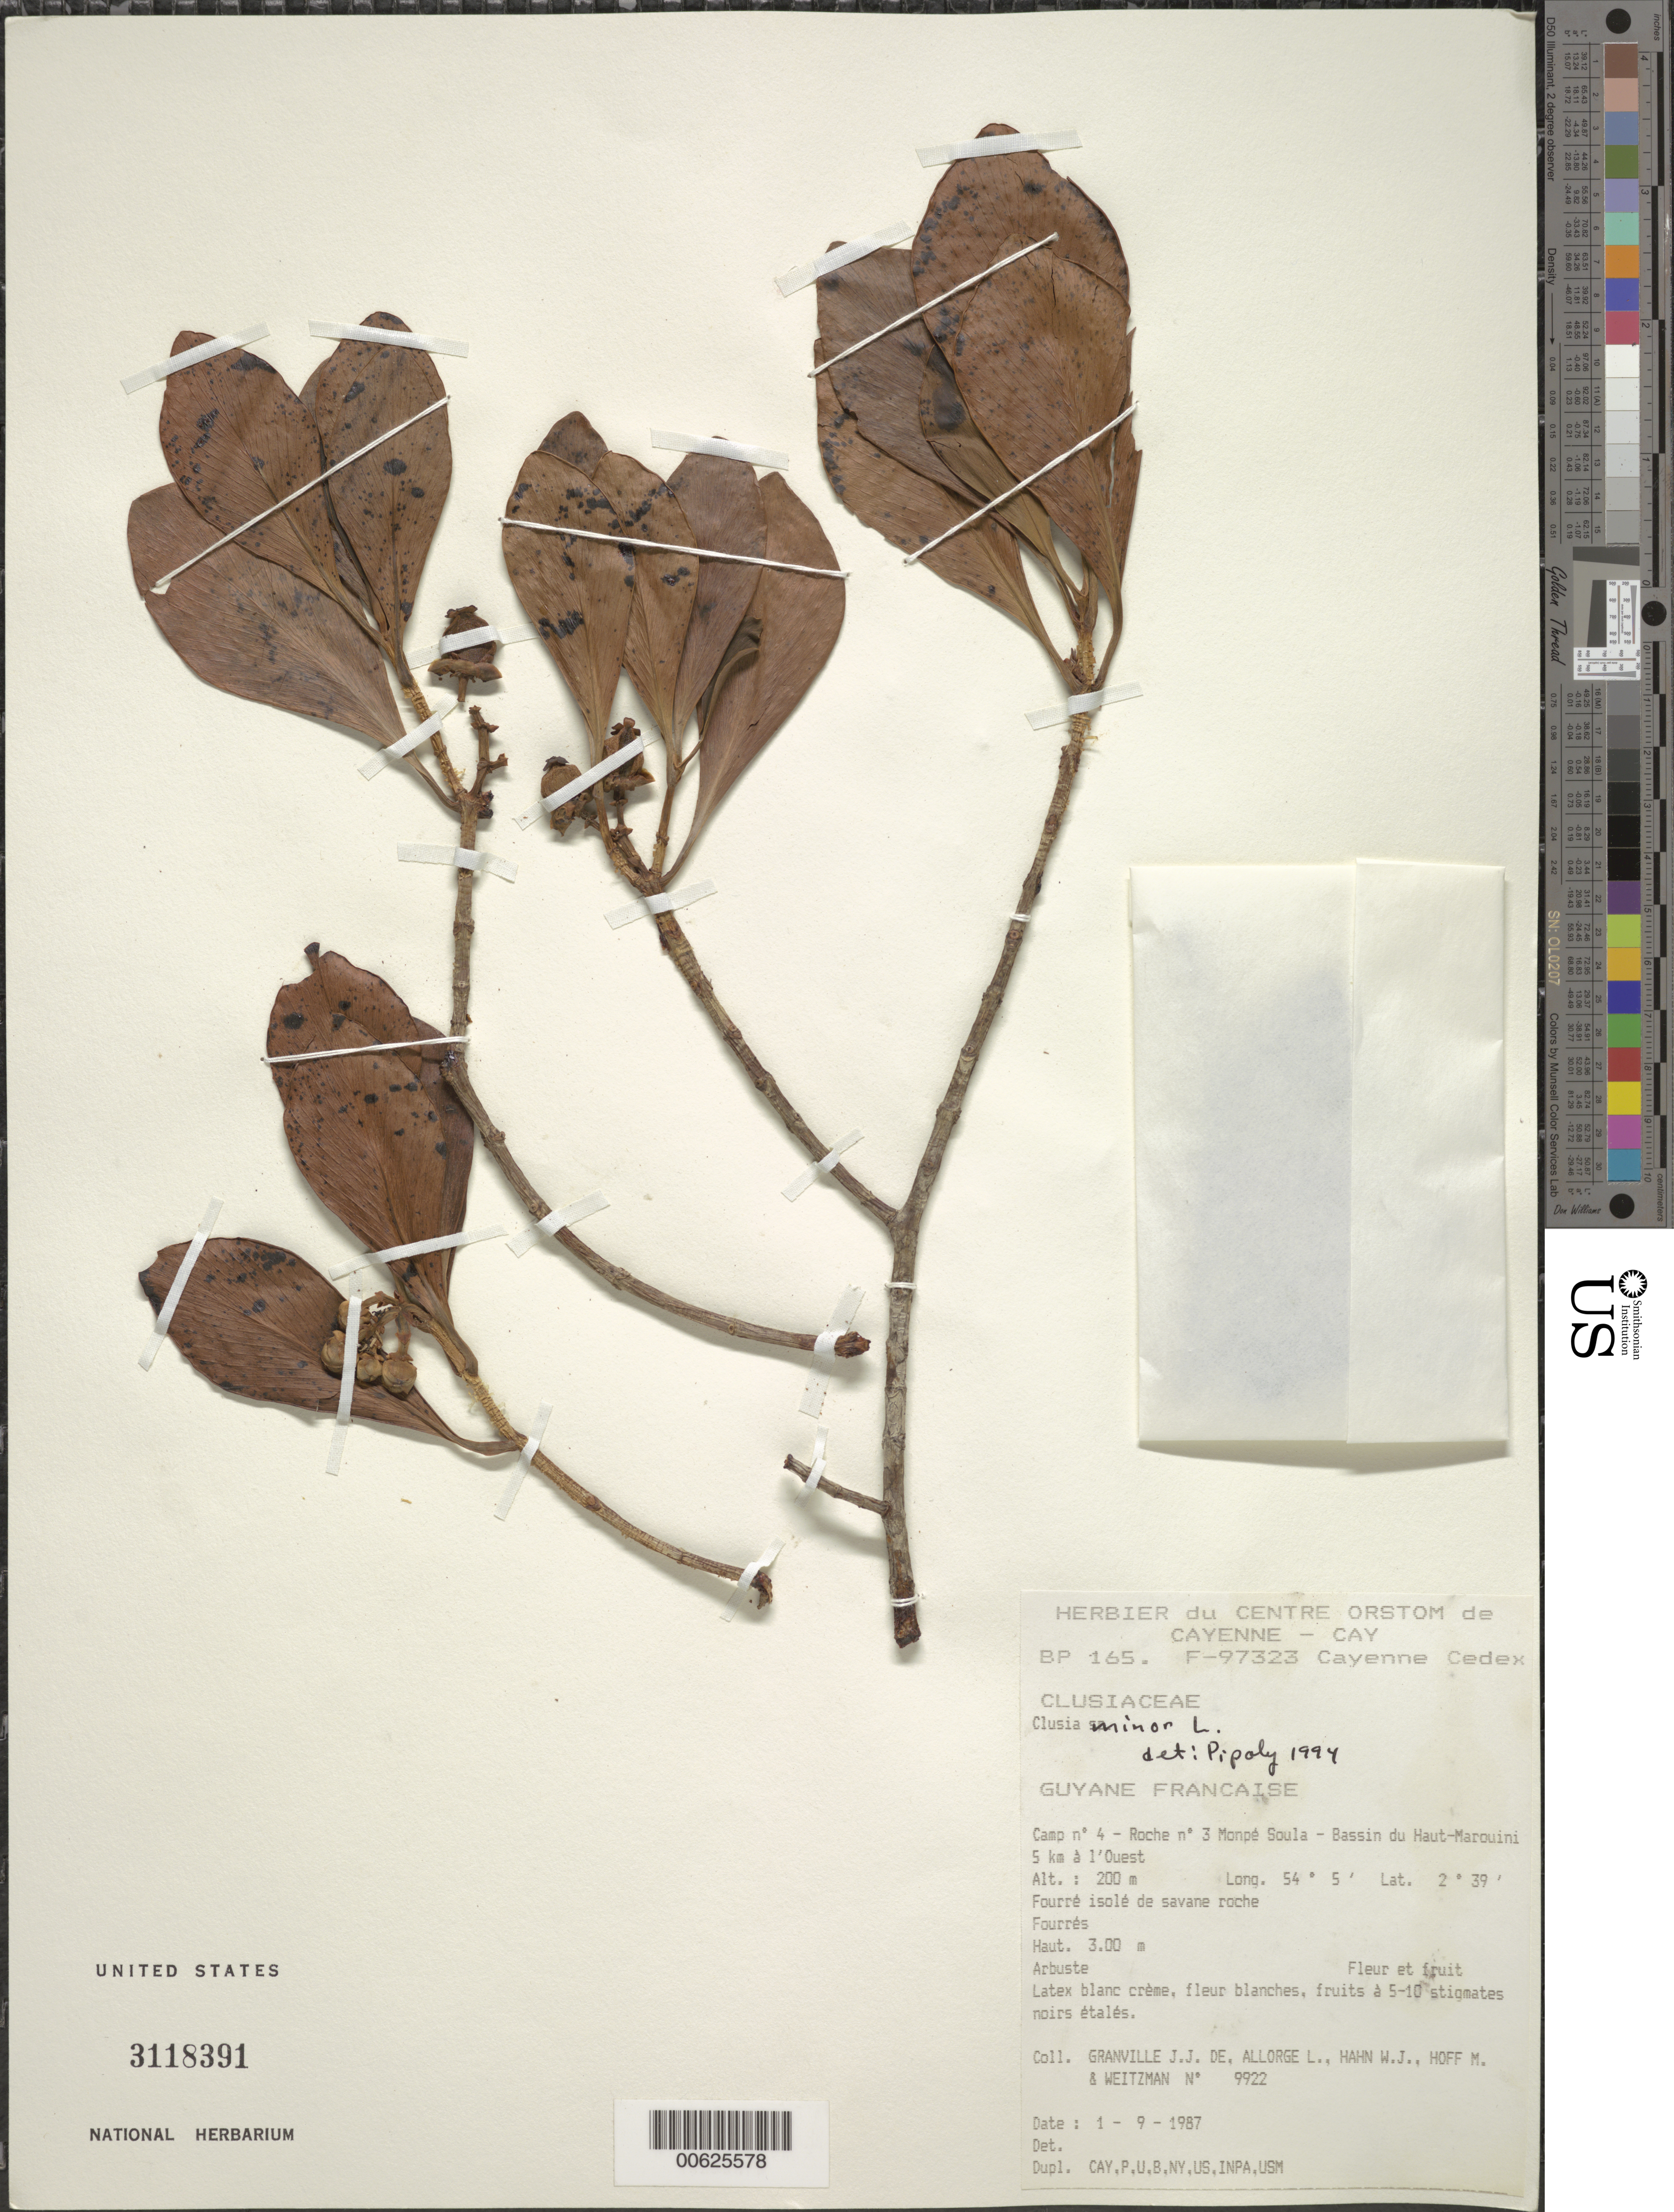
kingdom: Plantae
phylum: Tracheophyta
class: Magnoliopsida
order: Malpighiales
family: Clusiaceae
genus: Clusia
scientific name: Clusia minor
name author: L.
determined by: Pipoly, J. J., III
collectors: J.-J. de Granville, L. Allorge, W. J. Hahn, M. Hoff & A. L. Weitzman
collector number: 9922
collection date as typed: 1-Sep-87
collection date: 1987-09-01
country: French Guiana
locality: Monpé Soula, Camp #4, roche no. 3; Bassin du Haut-Marouini, 5 km W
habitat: Fourré isolé de savane roche, fourrés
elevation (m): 200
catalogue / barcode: US 3118391